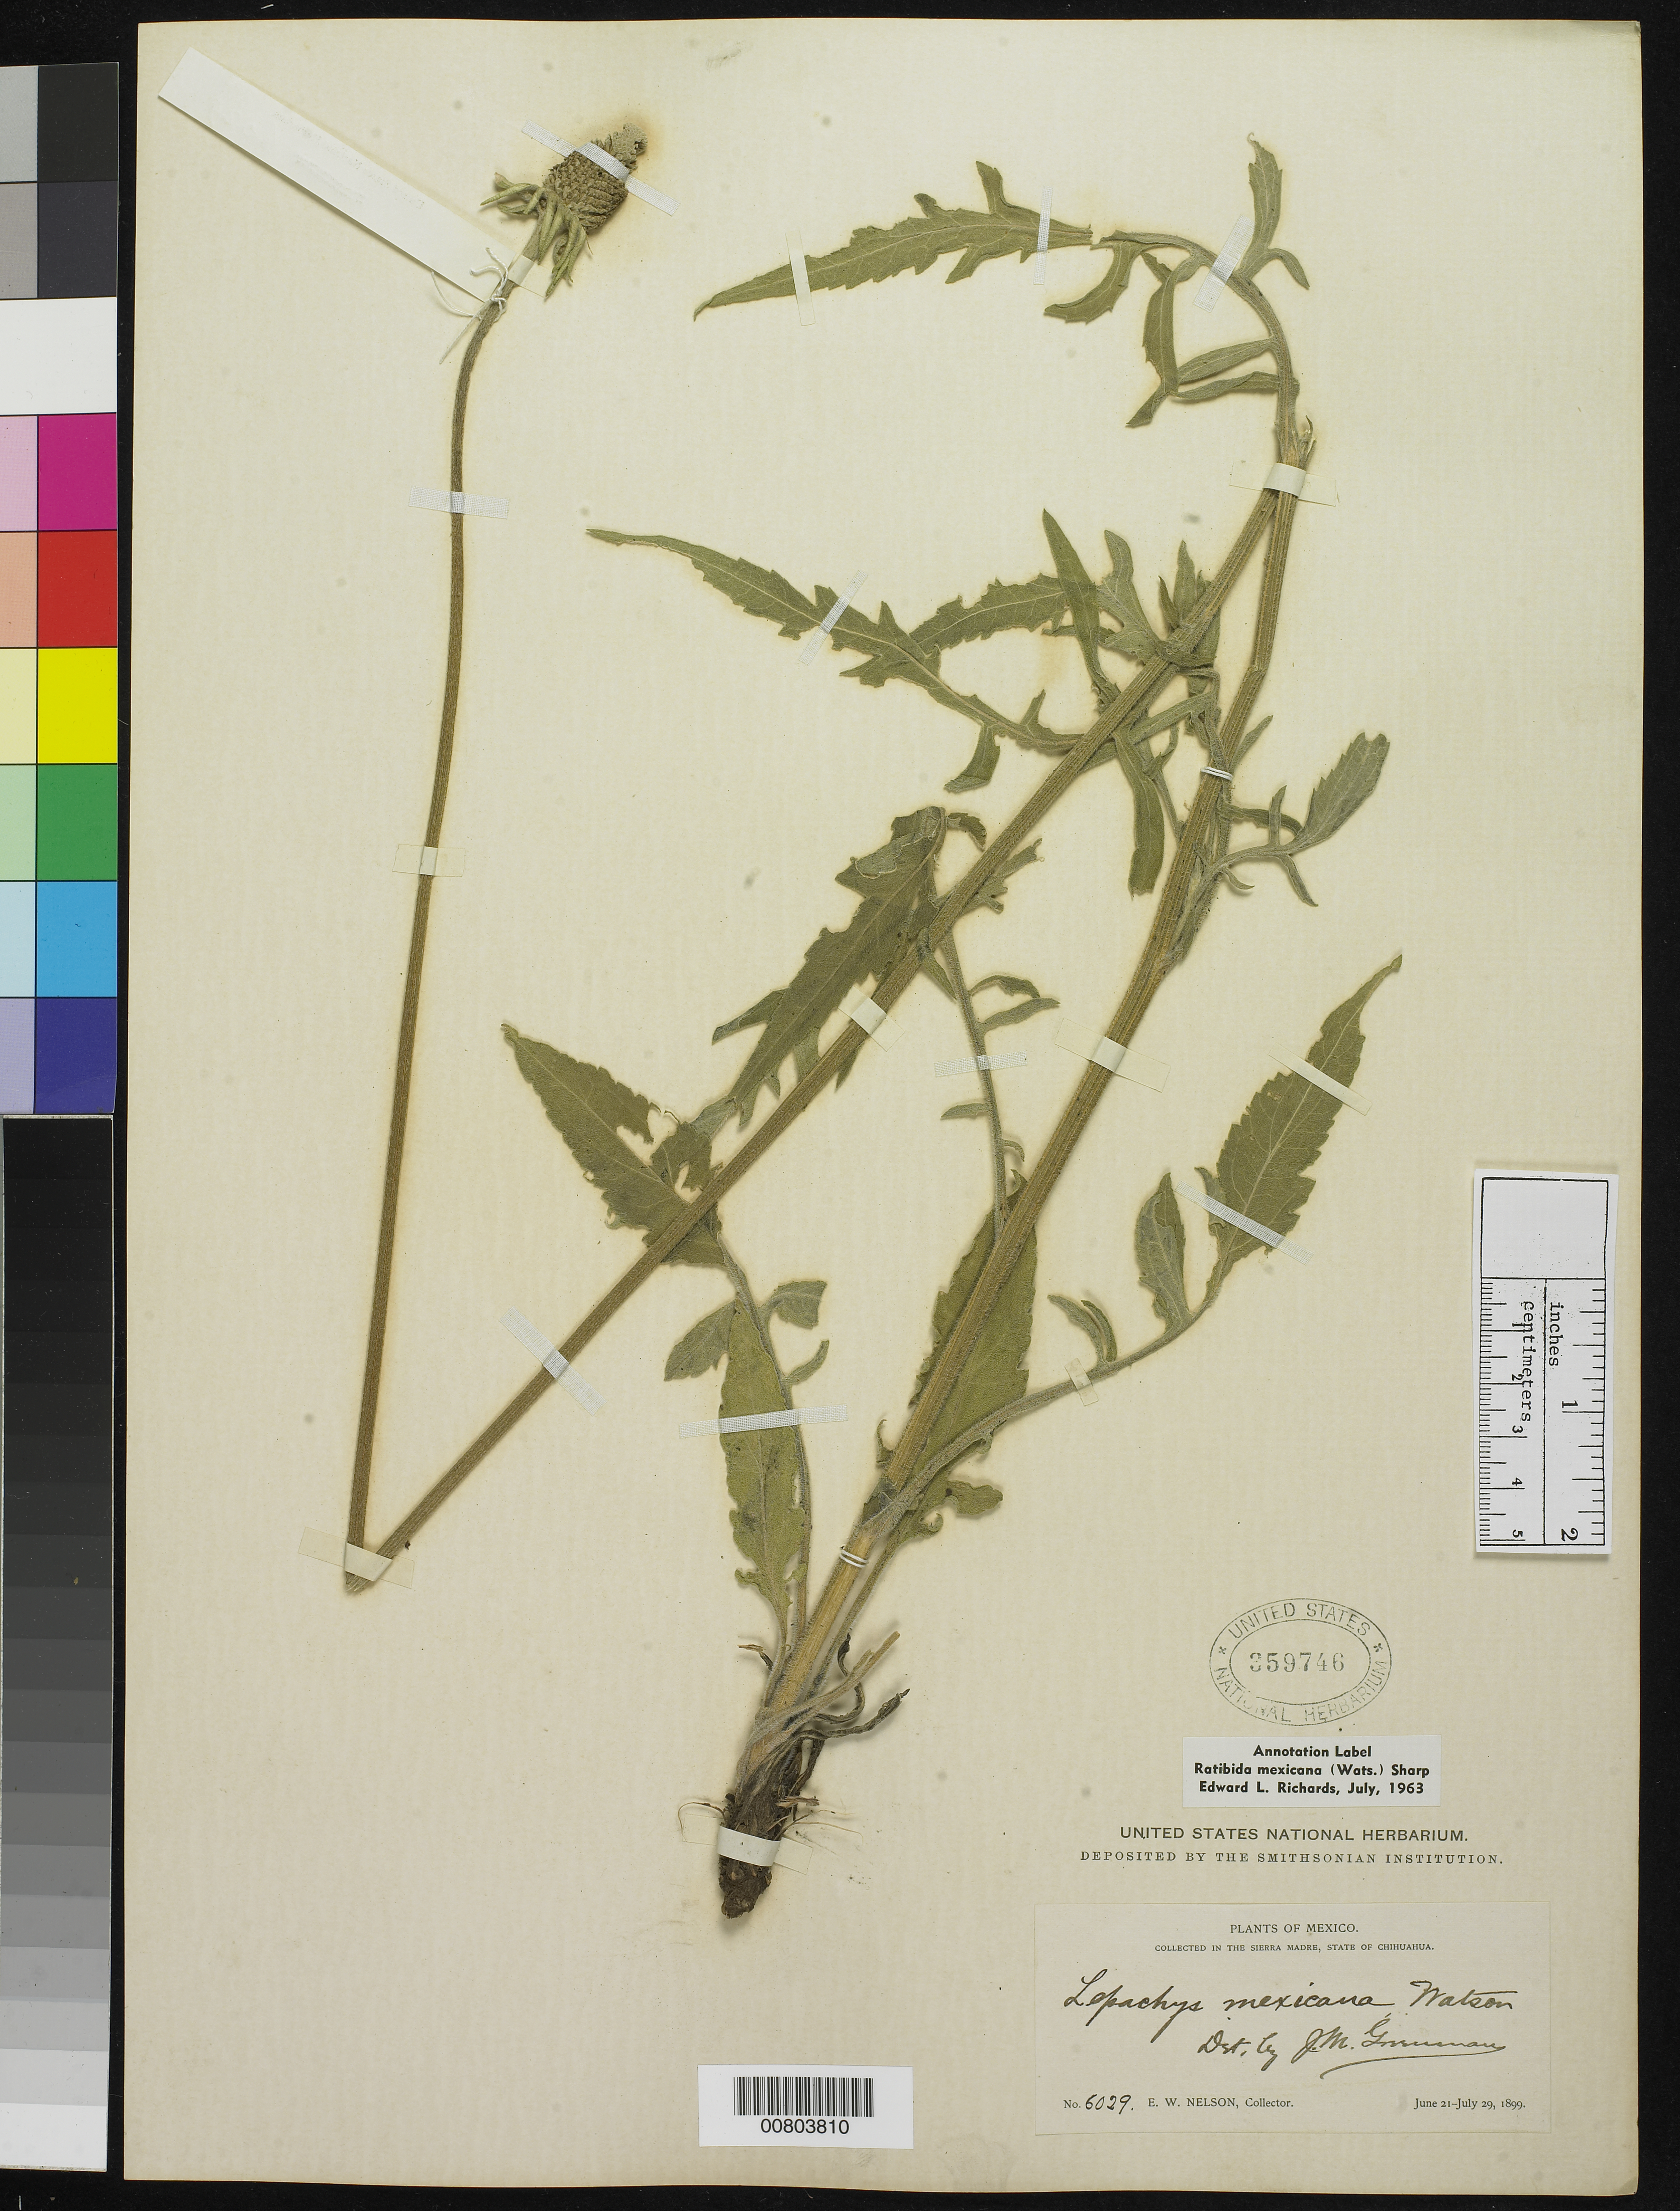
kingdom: Plantae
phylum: Tracheophyta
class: Magnoliopsida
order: Asterales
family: Asteraceae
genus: Ratibida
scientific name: Ratibida mexicana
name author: (S. Watson) W.M. Sharp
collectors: E. W. Nelson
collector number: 6029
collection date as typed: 21 Jun 1899 to 29 Jul 1899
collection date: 1899-06-21/1899-07-29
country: Mexico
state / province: Chihuahua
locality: Sierra Madre, Chihuahua.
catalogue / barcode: US 359746